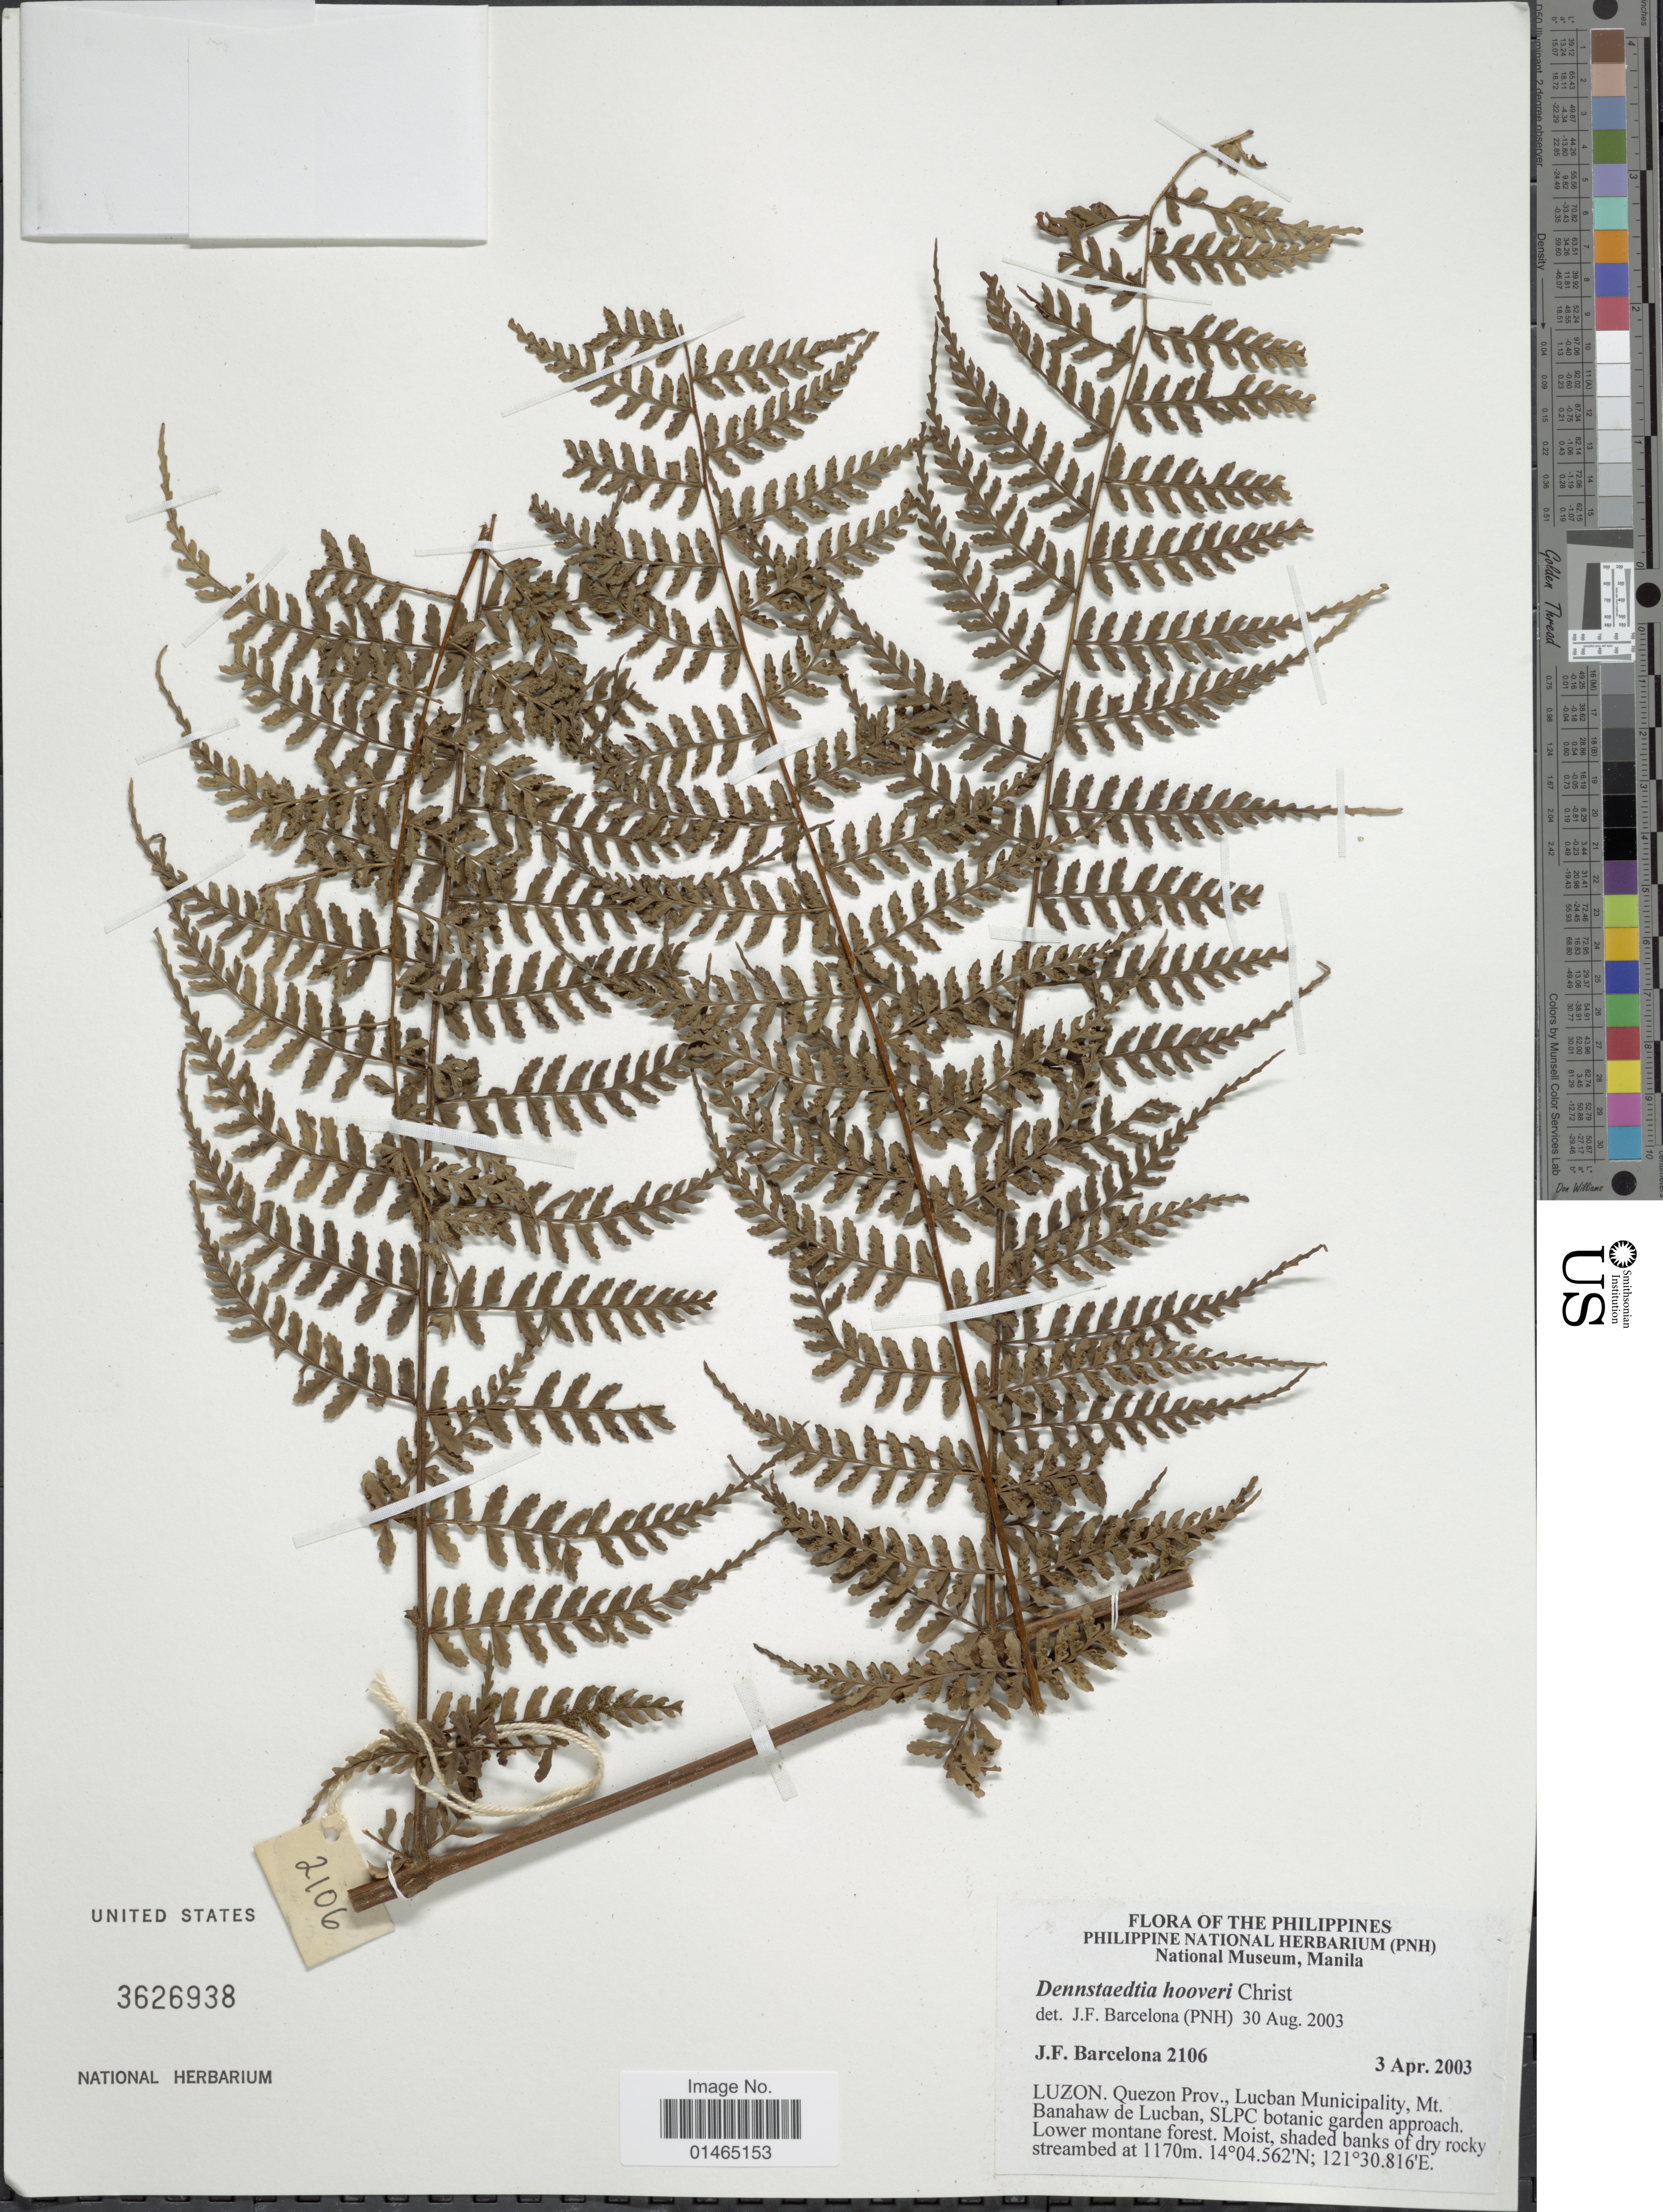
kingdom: Plantae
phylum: Tracheophyta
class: Polypodiopsida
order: Polypodiales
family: Dennstaedtiaceae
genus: Dennstaedtia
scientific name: Dennstaedtia hooveri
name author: Christ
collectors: J. F. Barcelona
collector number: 2106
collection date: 2003-04-03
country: Philippines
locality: Luzon. Quezon Prov., Lucban Municipality, Mt. Banahaw de Lucban, SLPC botanic garden approach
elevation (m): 1170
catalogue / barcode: US 3626938